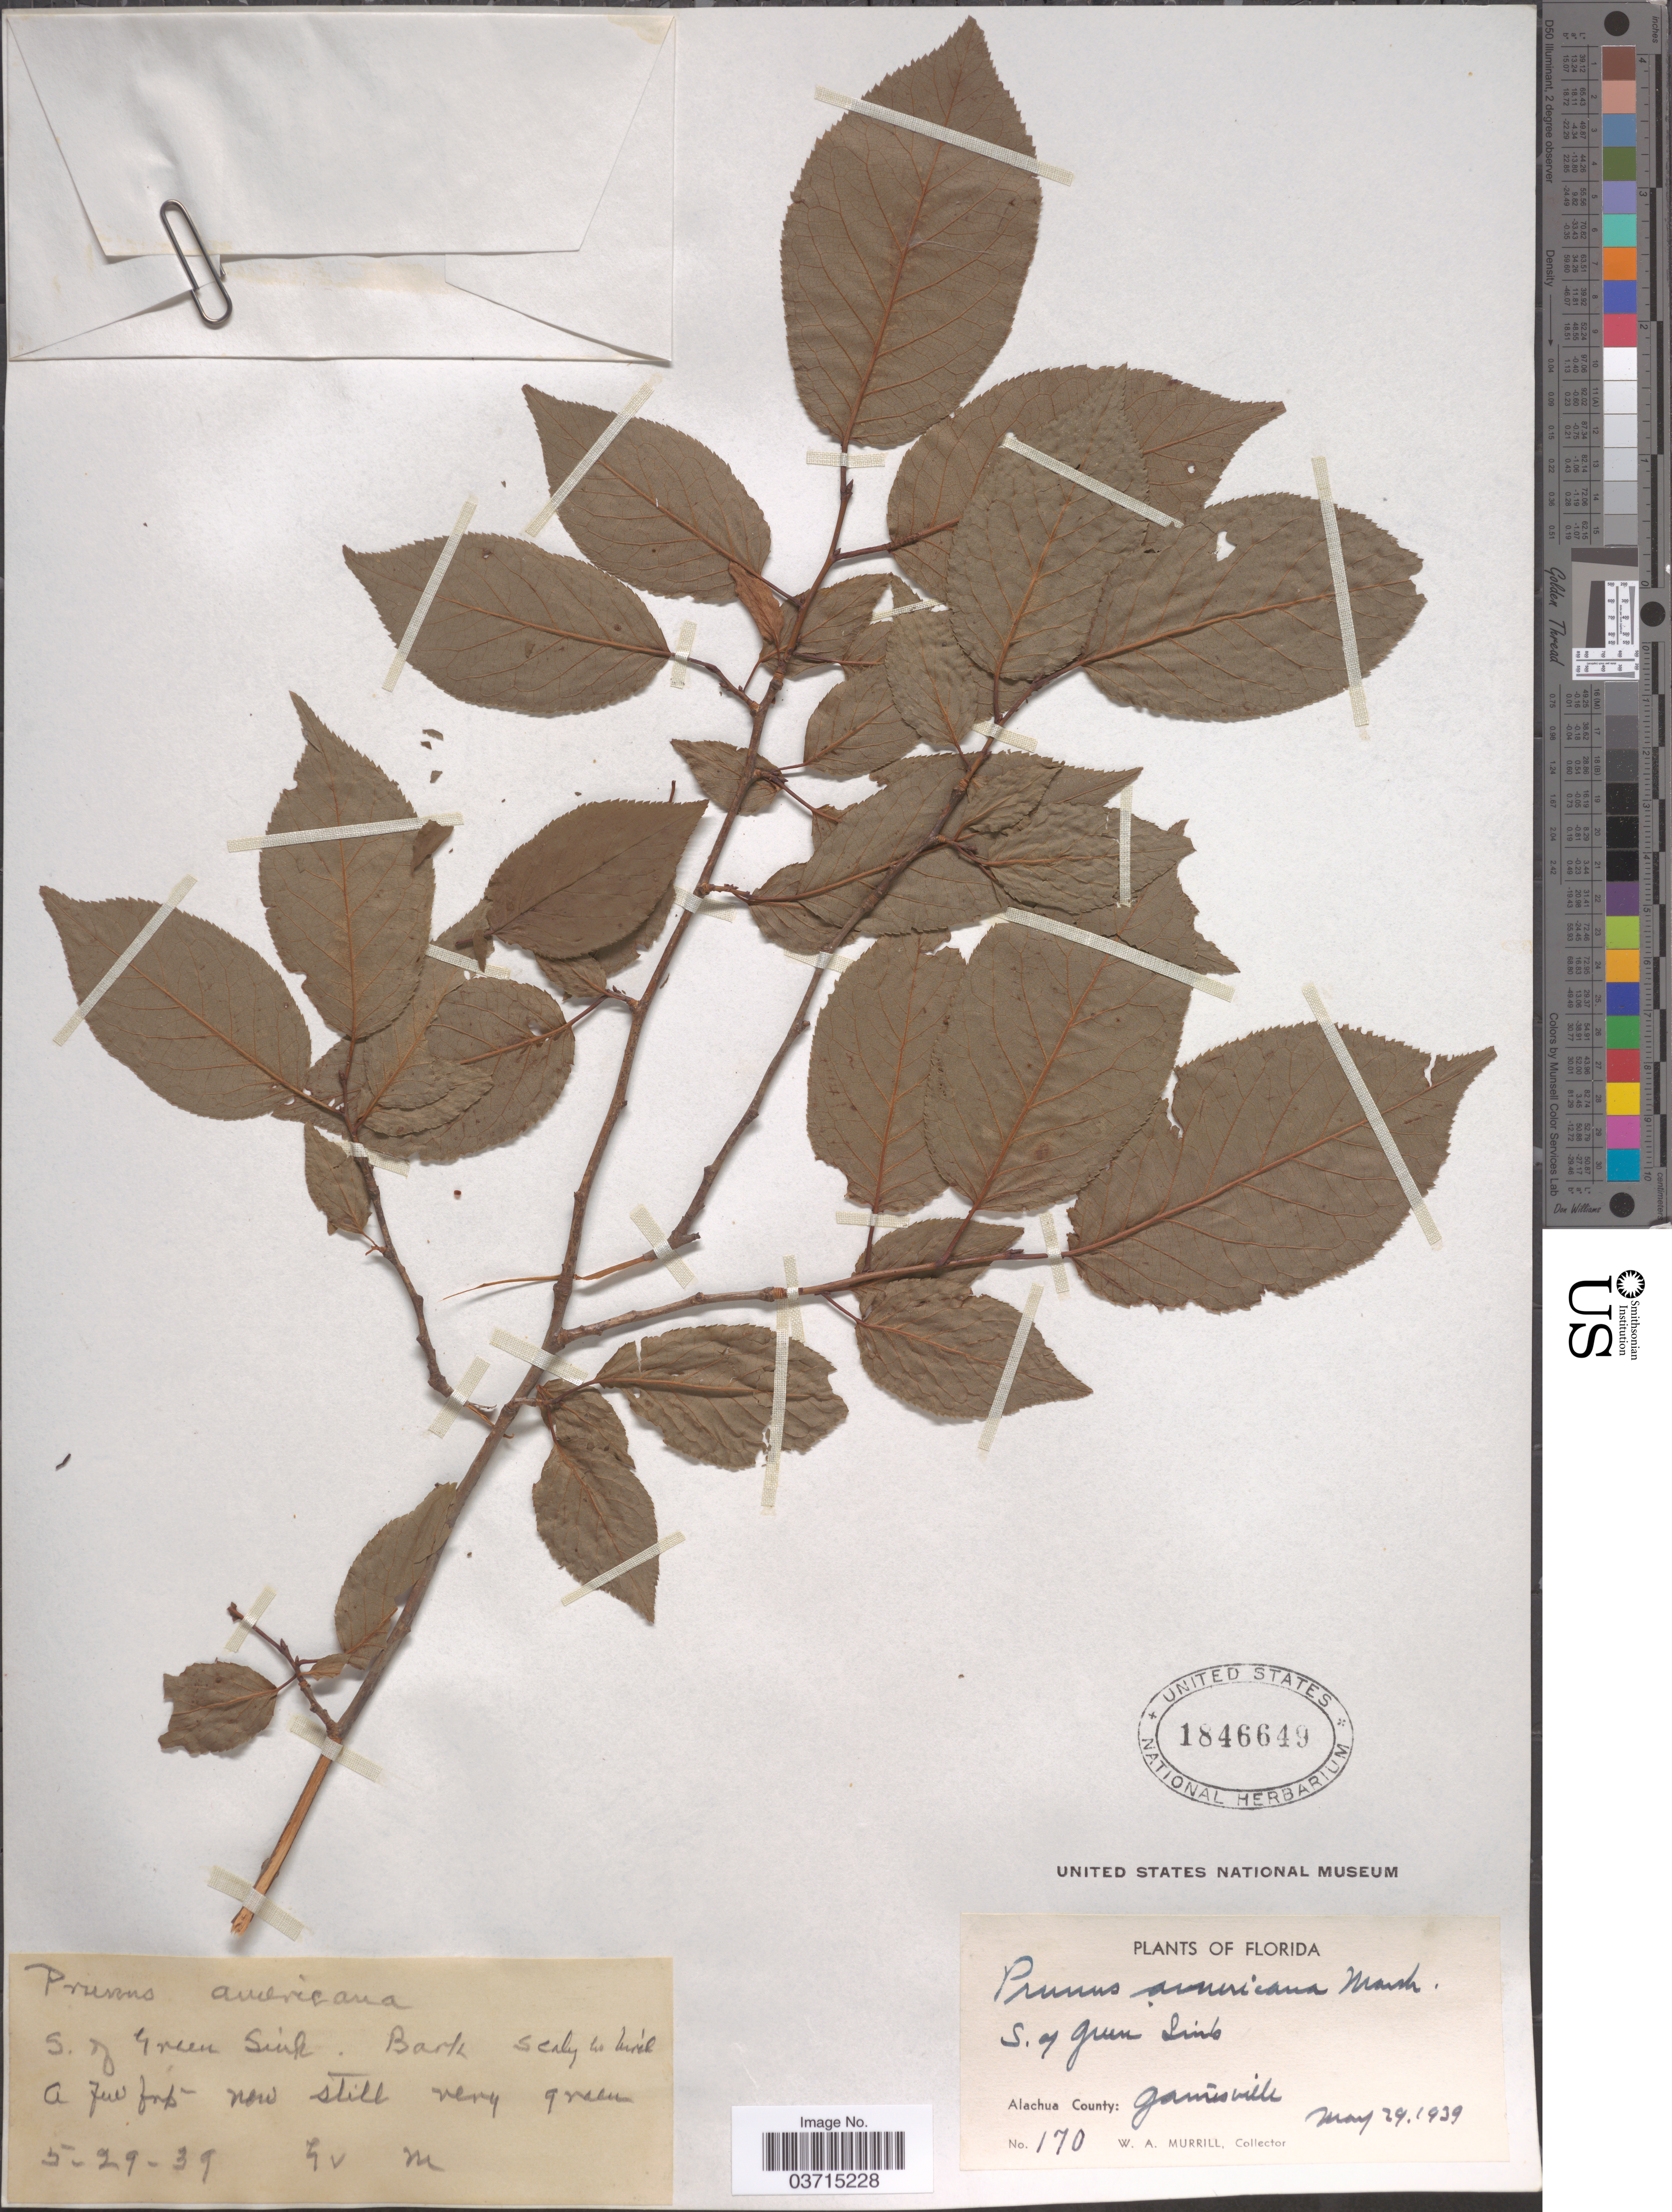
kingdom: Plantae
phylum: Tracheophyta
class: Magnoliopsida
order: Rosales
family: Rosaceae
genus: Prunus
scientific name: Prunus americana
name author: Marshall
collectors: W. A. Murrill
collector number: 170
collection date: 1939-05-29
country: United States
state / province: Florida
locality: S. of Green Sink. Alachua County: Gainesville.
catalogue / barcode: US 1846649